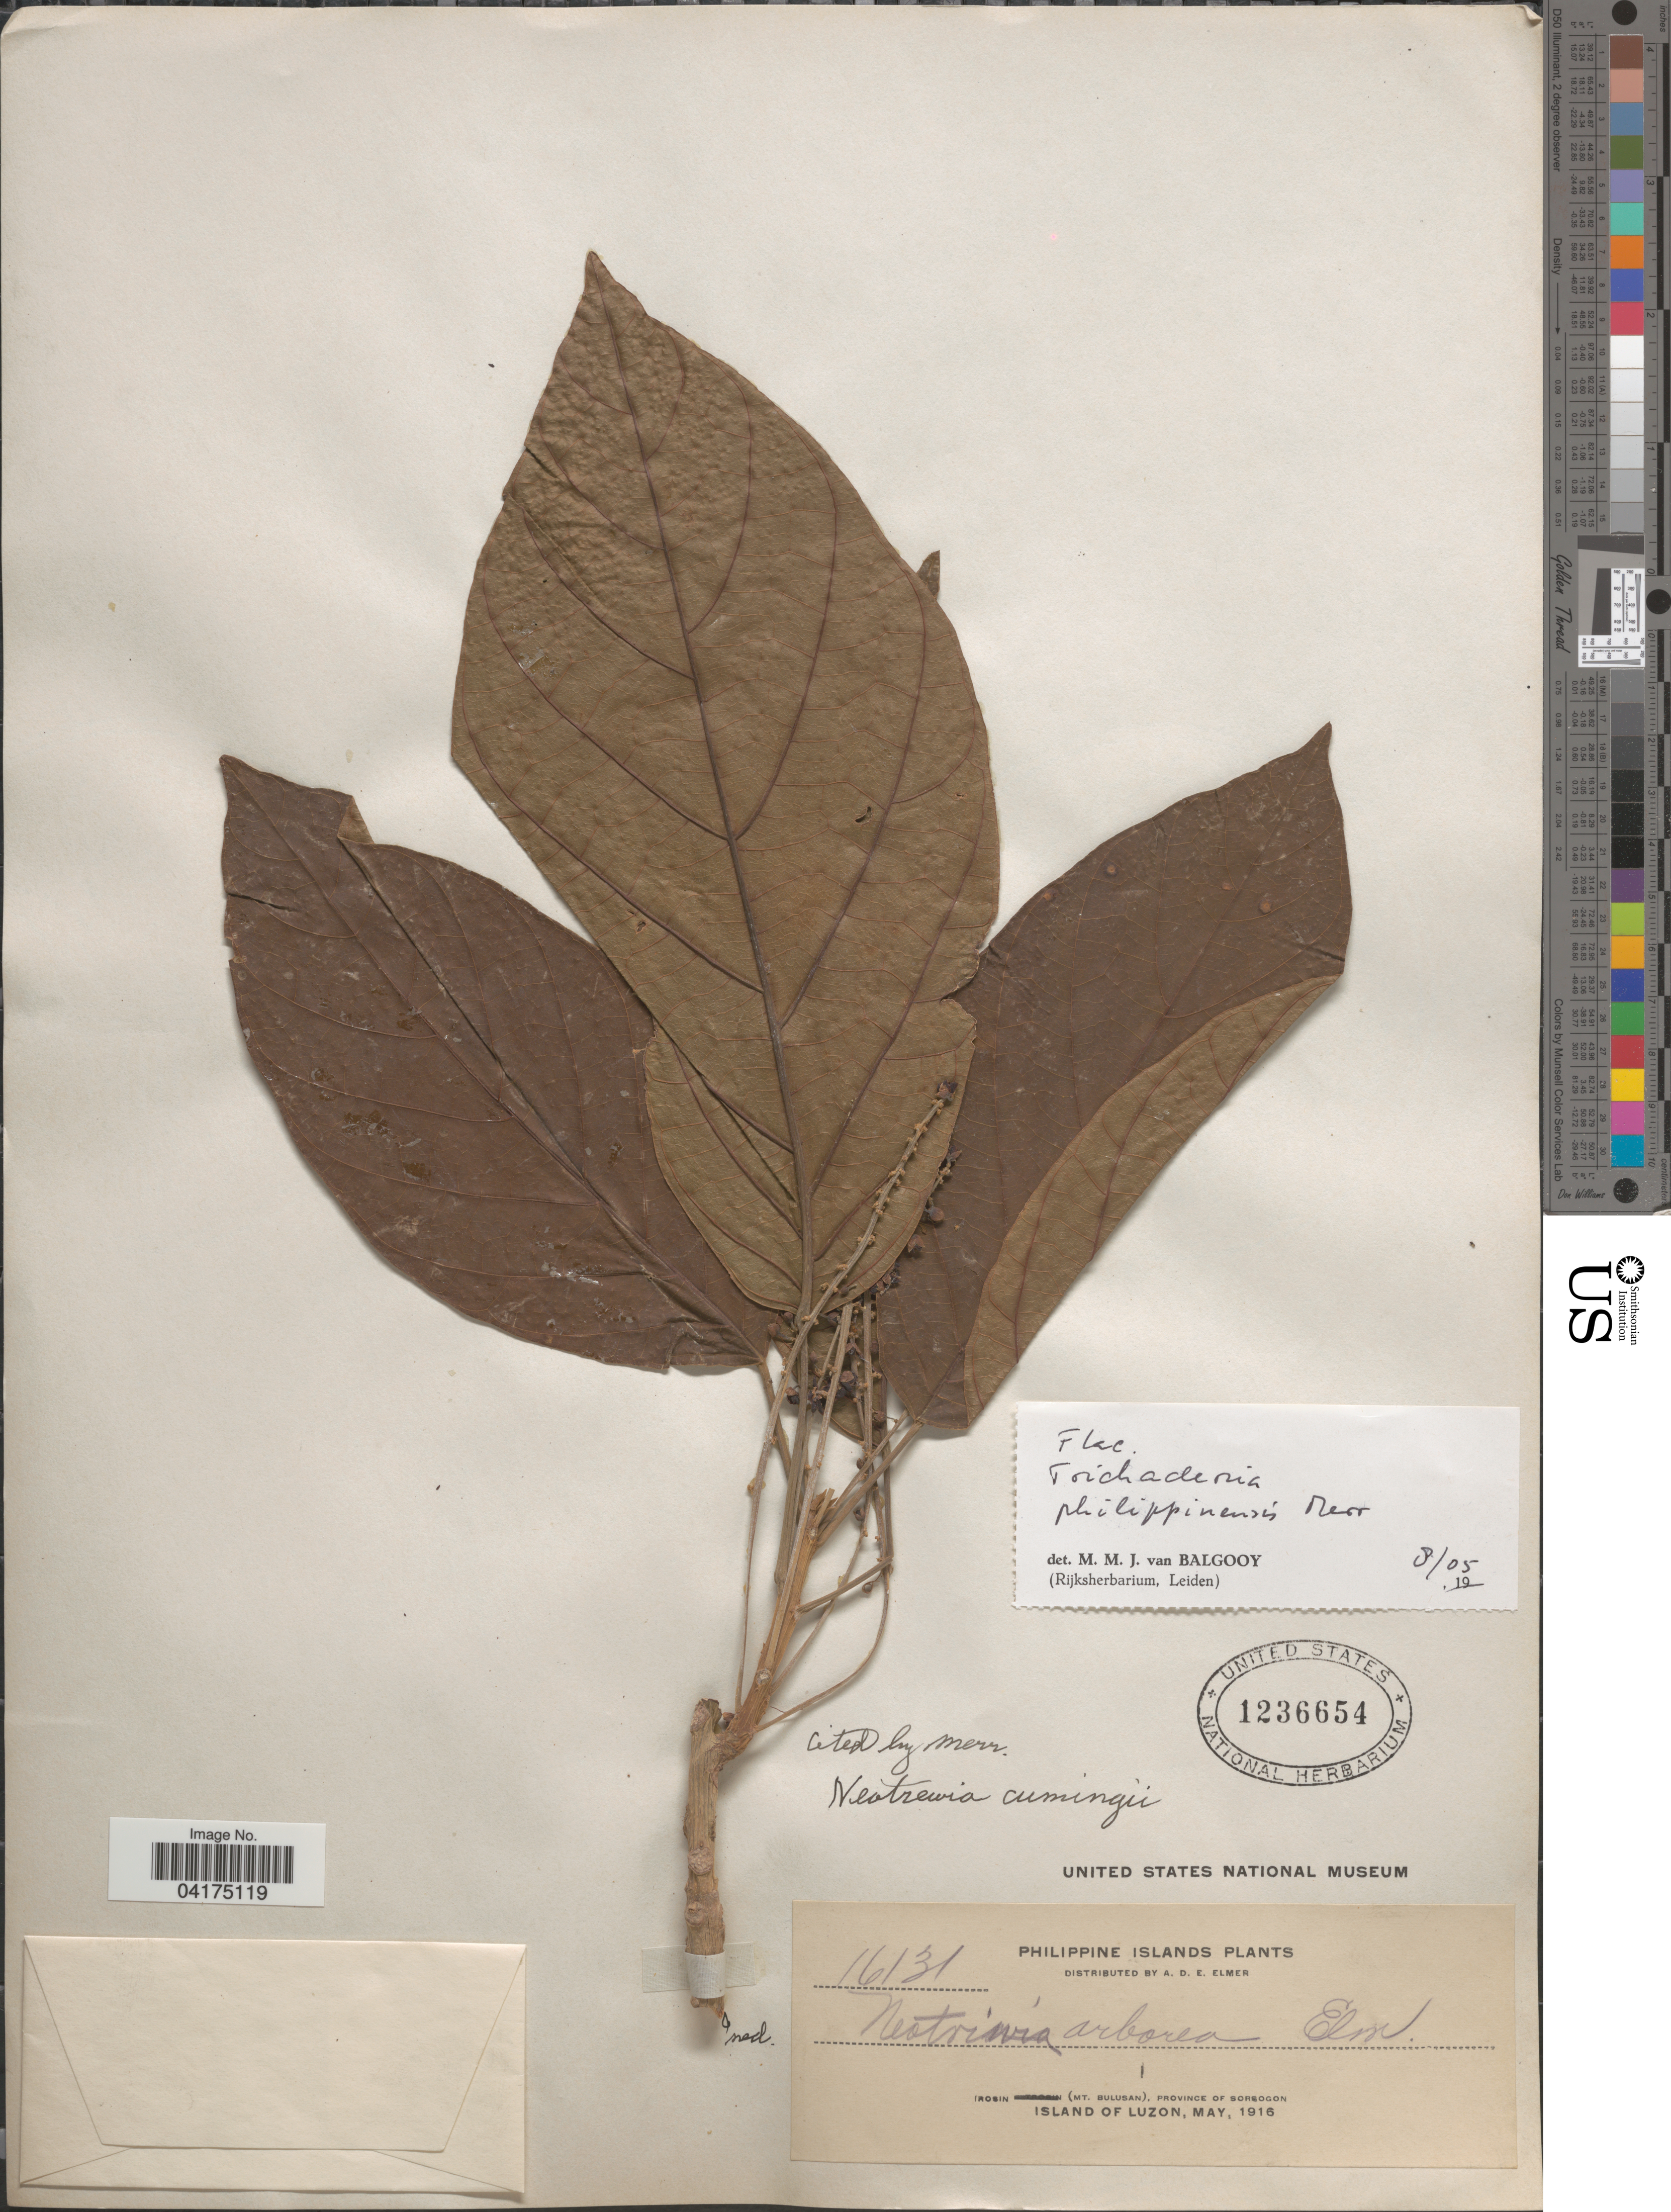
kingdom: Plantae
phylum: Tracheophyta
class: Magnoliopsida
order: Malpighiales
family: Achariaceae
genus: Trichadenia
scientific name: Trichadenia philippinensis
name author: Merr.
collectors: A. D. E. Elmer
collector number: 16131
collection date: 1916-05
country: Philippines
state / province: Bicol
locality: Philippine Islands. Irosin (Mt. Bulusan), Province of Sorsogon. Island of Luzon.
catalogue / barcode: US 1236654